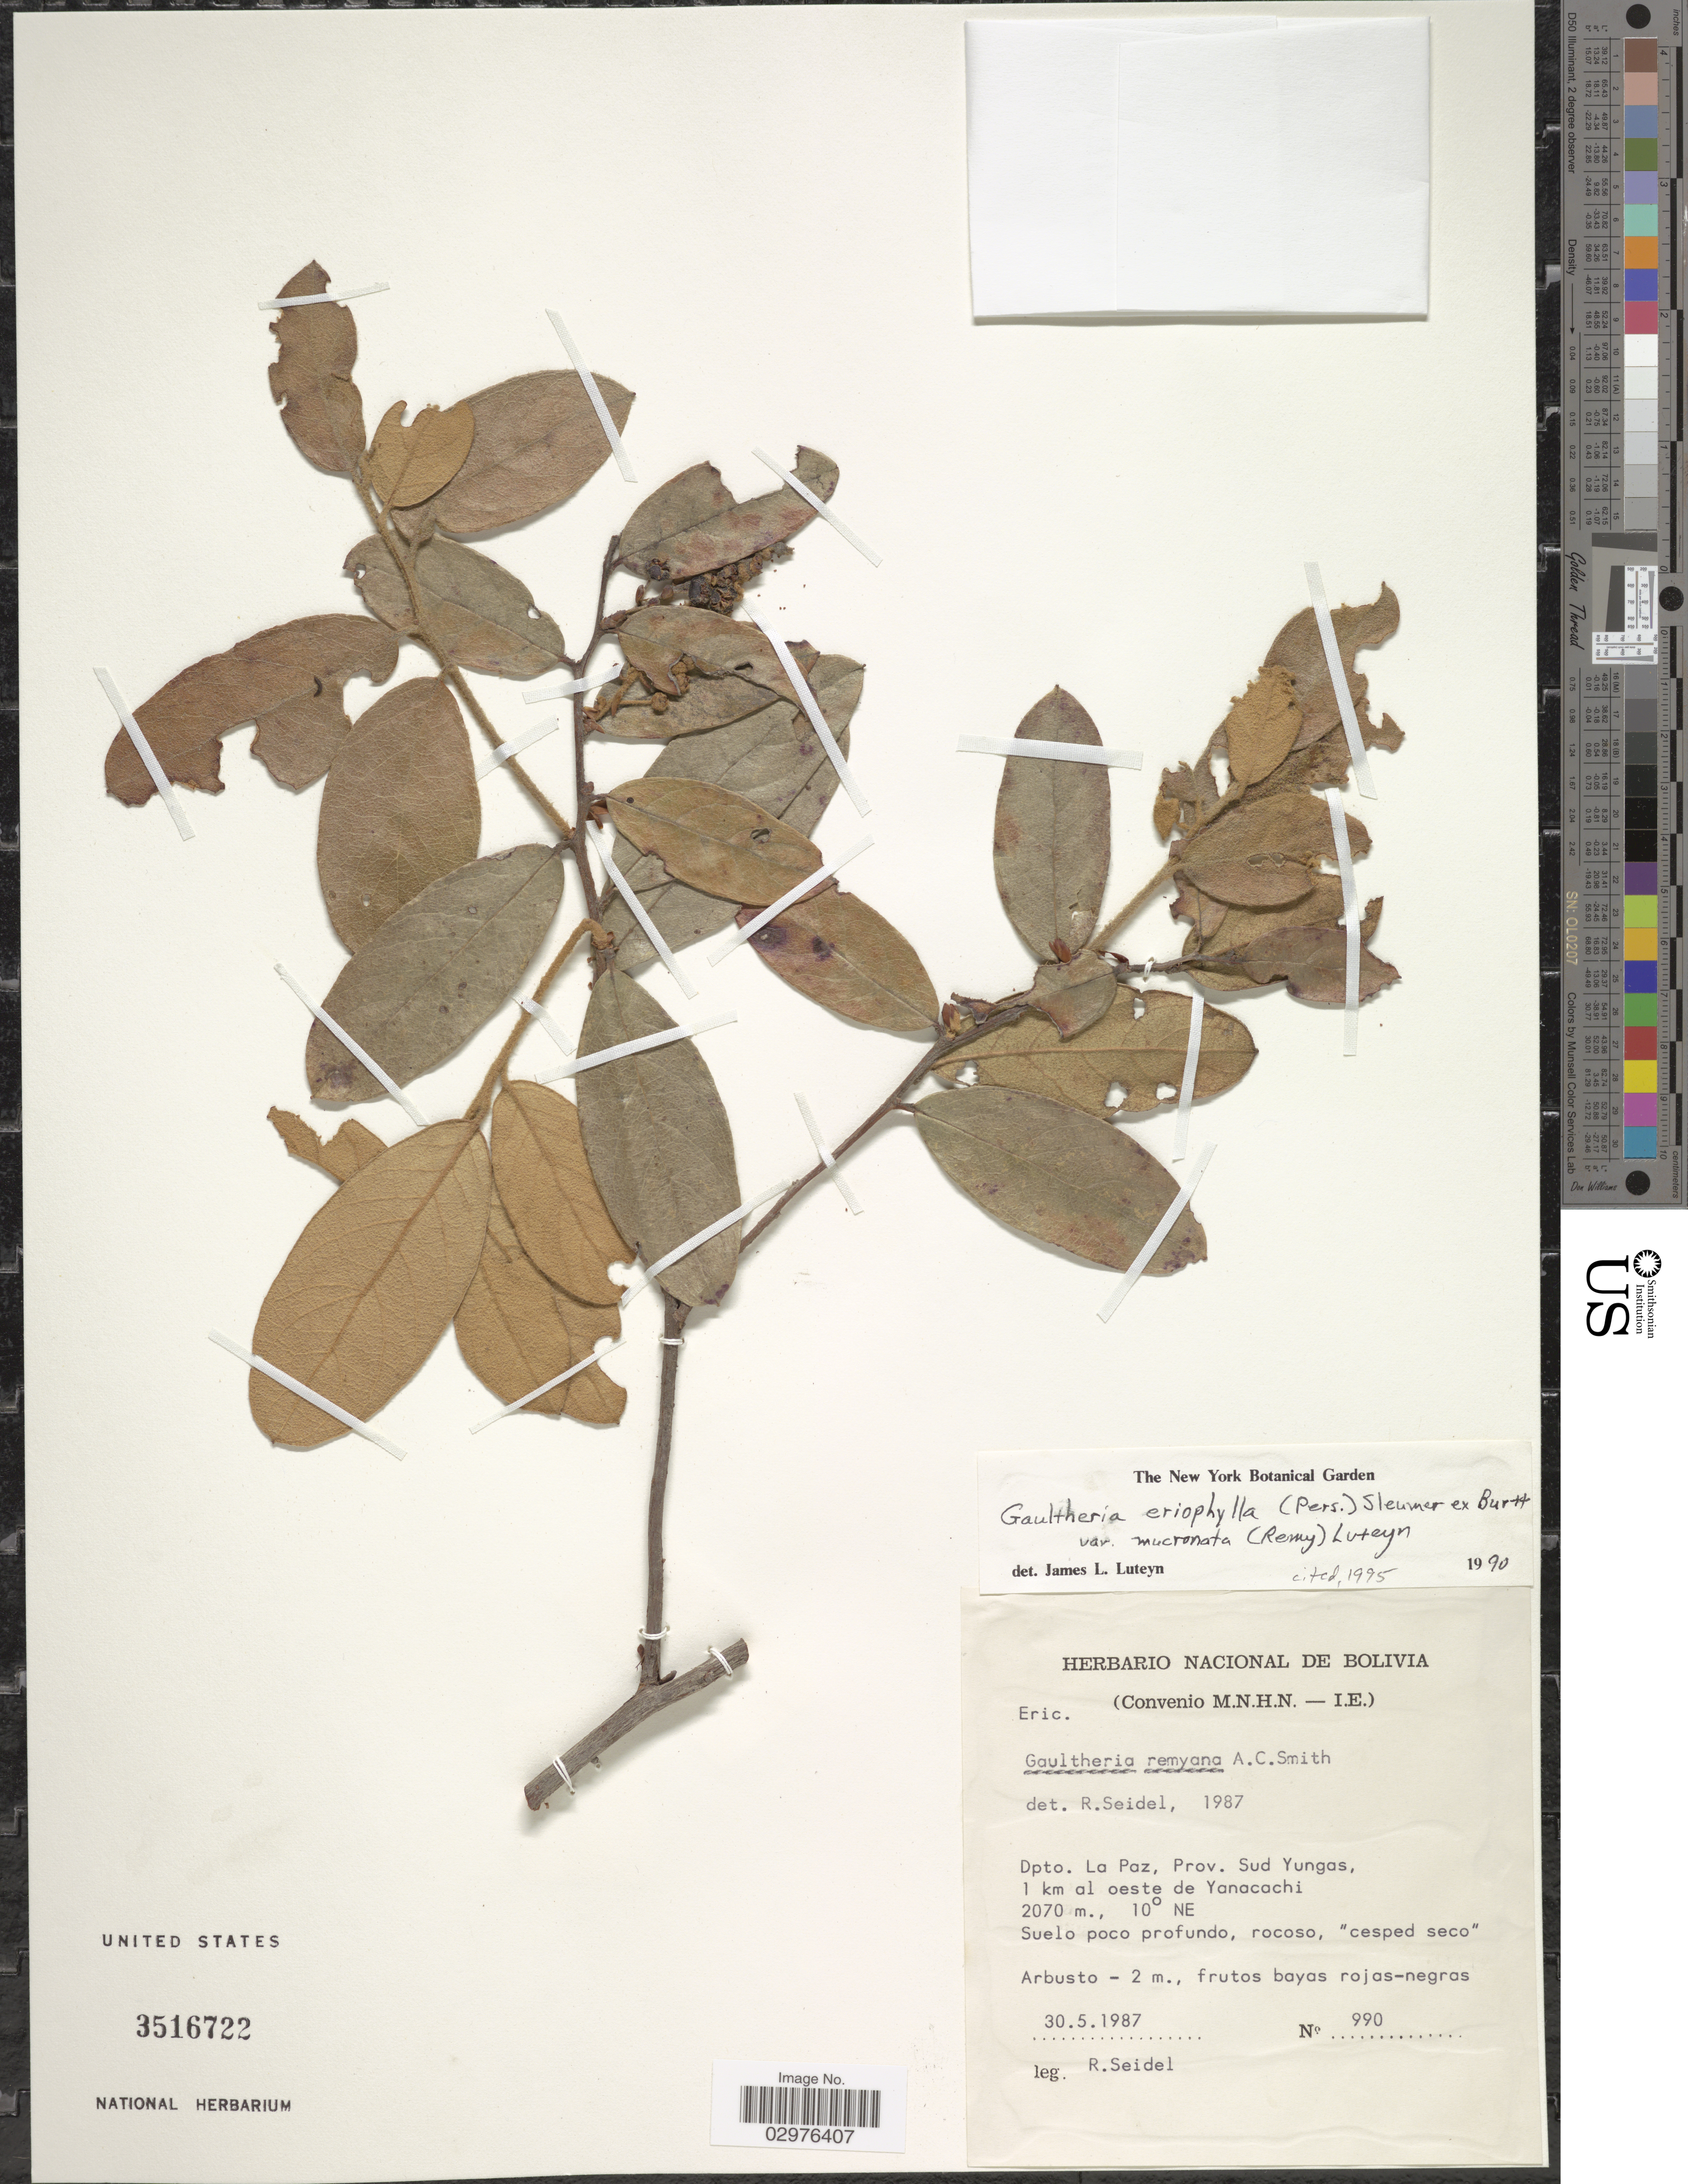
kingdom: Plantae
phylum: Tracheophyta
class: Magnoliopsida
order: Ericales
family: Ericaceae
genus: Gaultheria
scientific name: Gaultheria eriophylla var. mucronata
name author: Luteyn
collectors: R. Seidel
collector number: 990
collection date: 1987-05-30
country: Bolivia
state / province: La Paz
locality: Dpto. La Paz, Prov. Sud Yungas, 1 km al oeste de Yanacachi. 10º NE.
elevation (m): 2070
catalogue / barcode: US 3516722